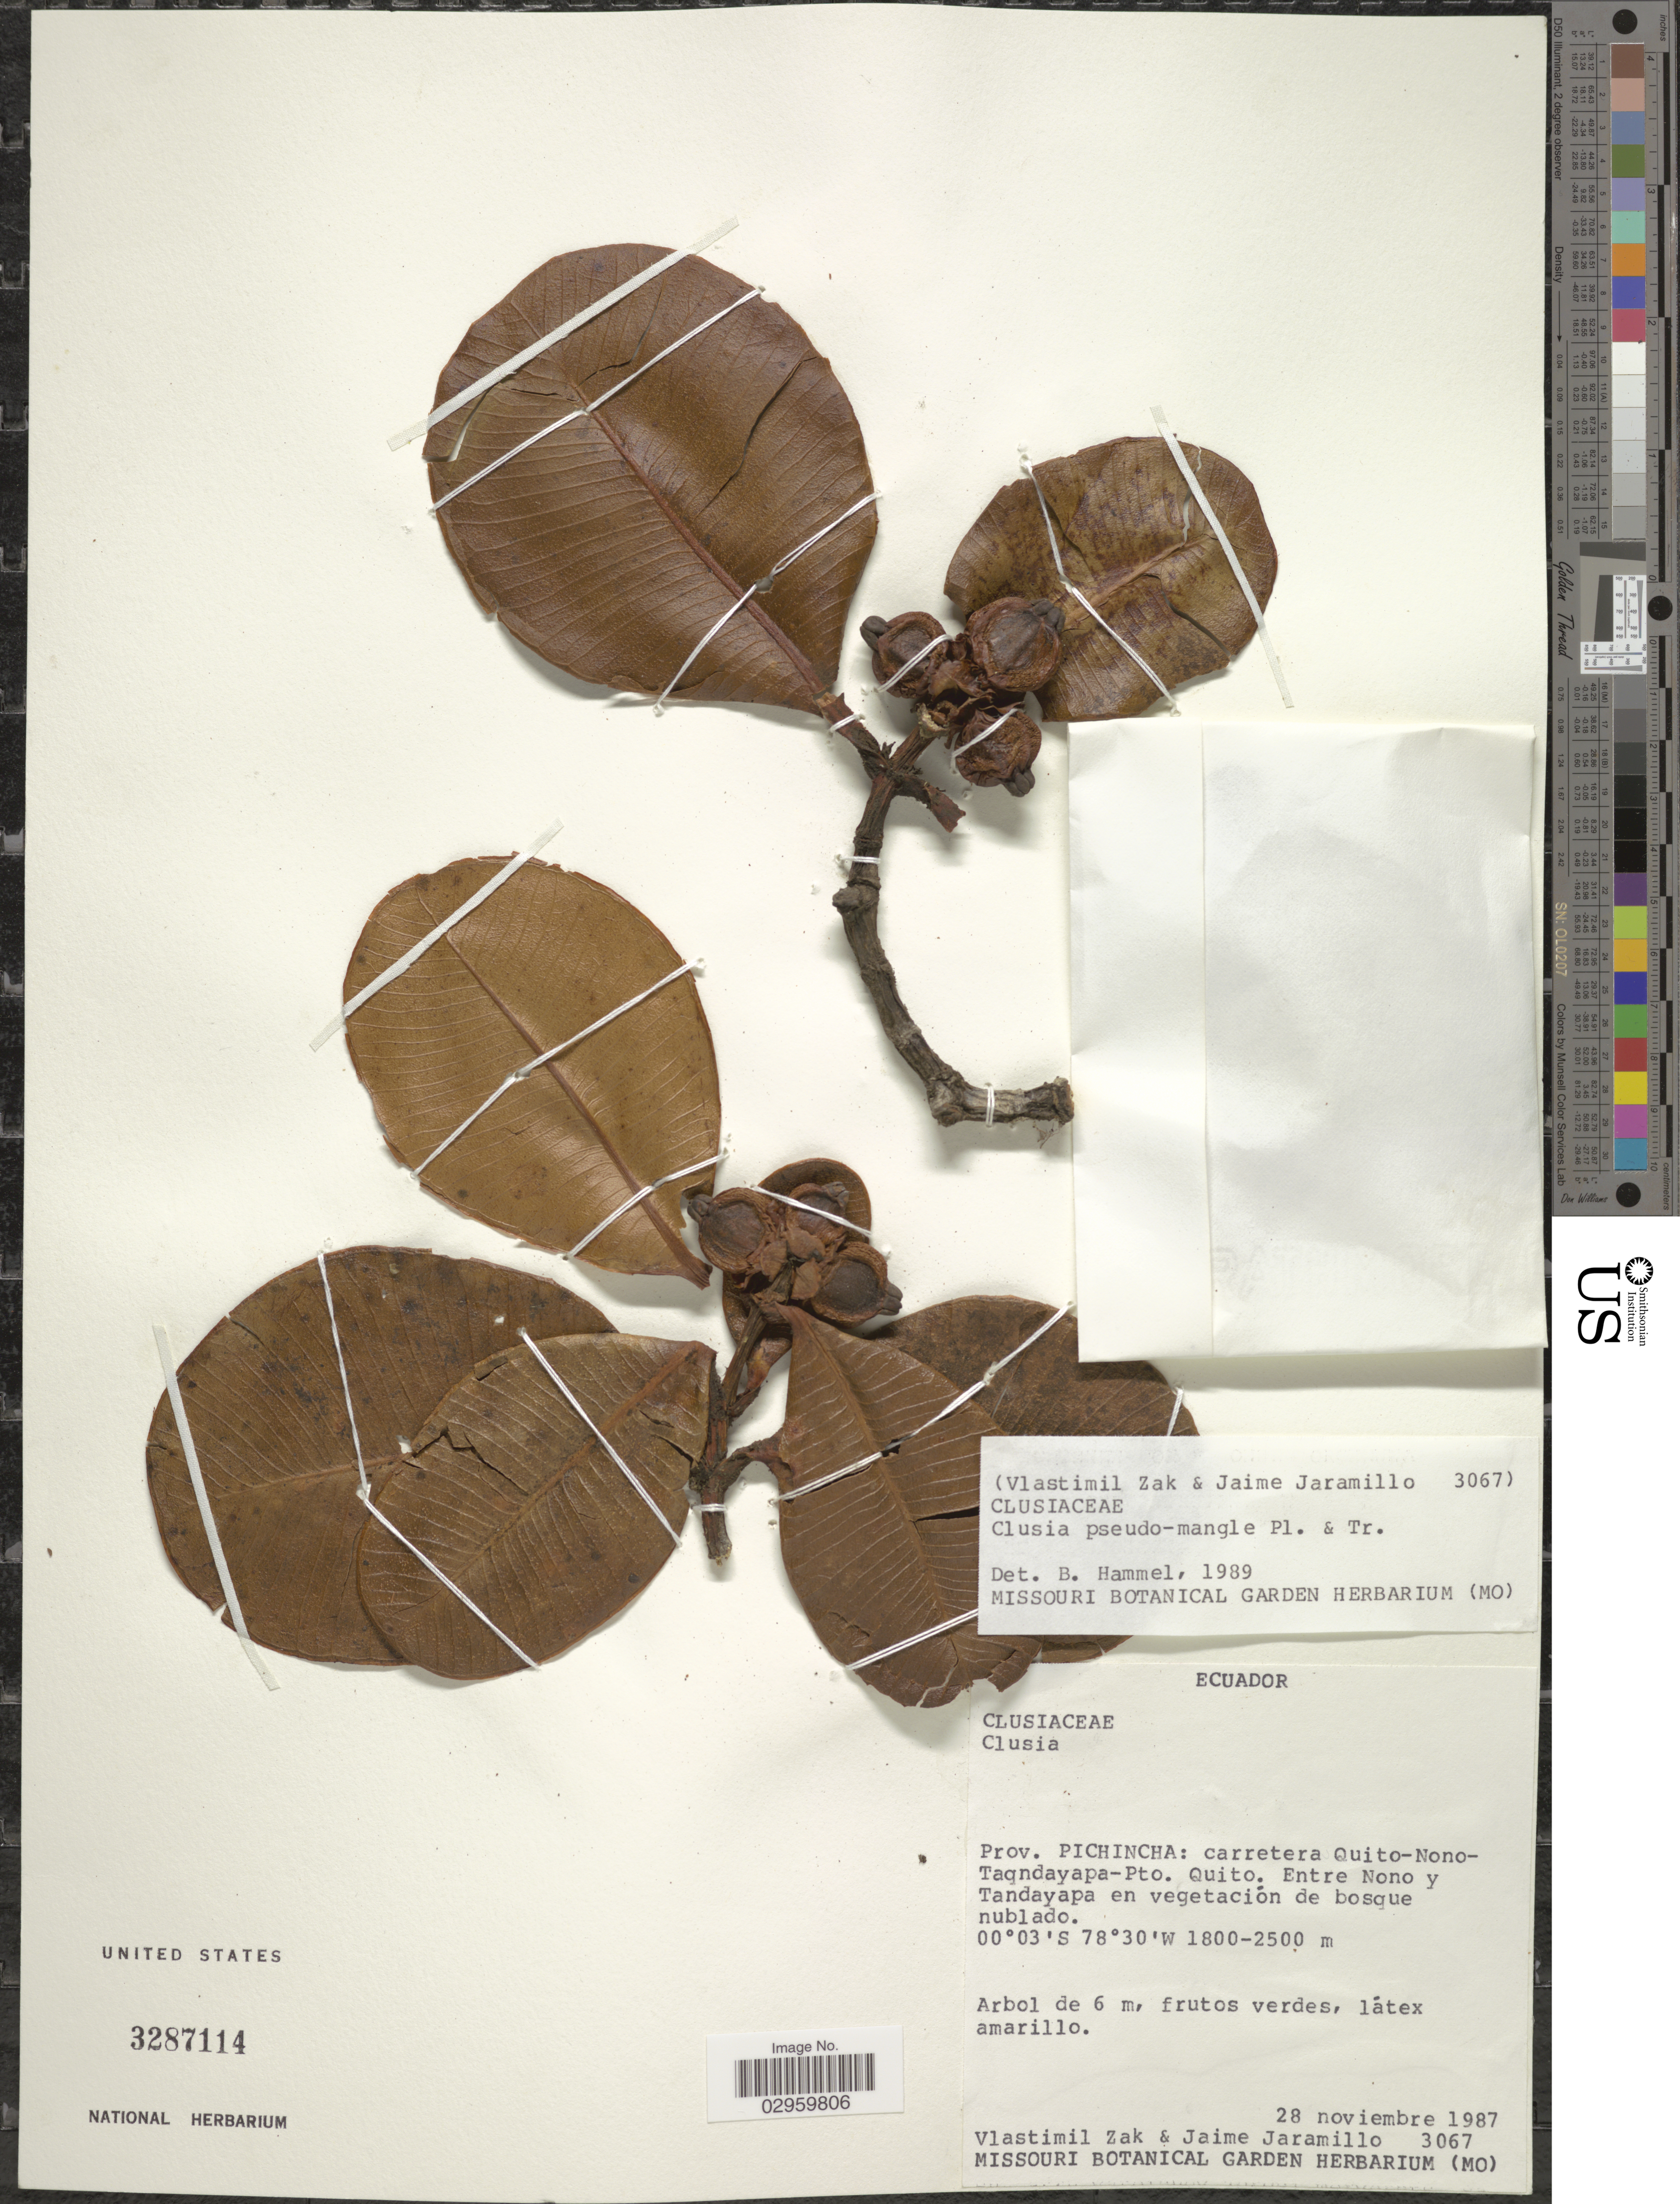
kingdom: Plantae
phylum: Tracheophyta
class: Magnoliopsida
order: Malpighiales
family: Clusiaceae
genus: Clusia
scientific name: Clusia pseudomangle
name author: Planch. & Triana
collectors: V. Zak & J. Jaramillo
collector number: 3067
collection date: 1987-11-28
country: Ecuador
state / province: Pichincha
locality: Carretera Quito-Nono-Taqndayapa-Pto. Quito. Entre Nono y Tandayapa.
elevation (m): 1800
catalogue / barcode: US 3287114